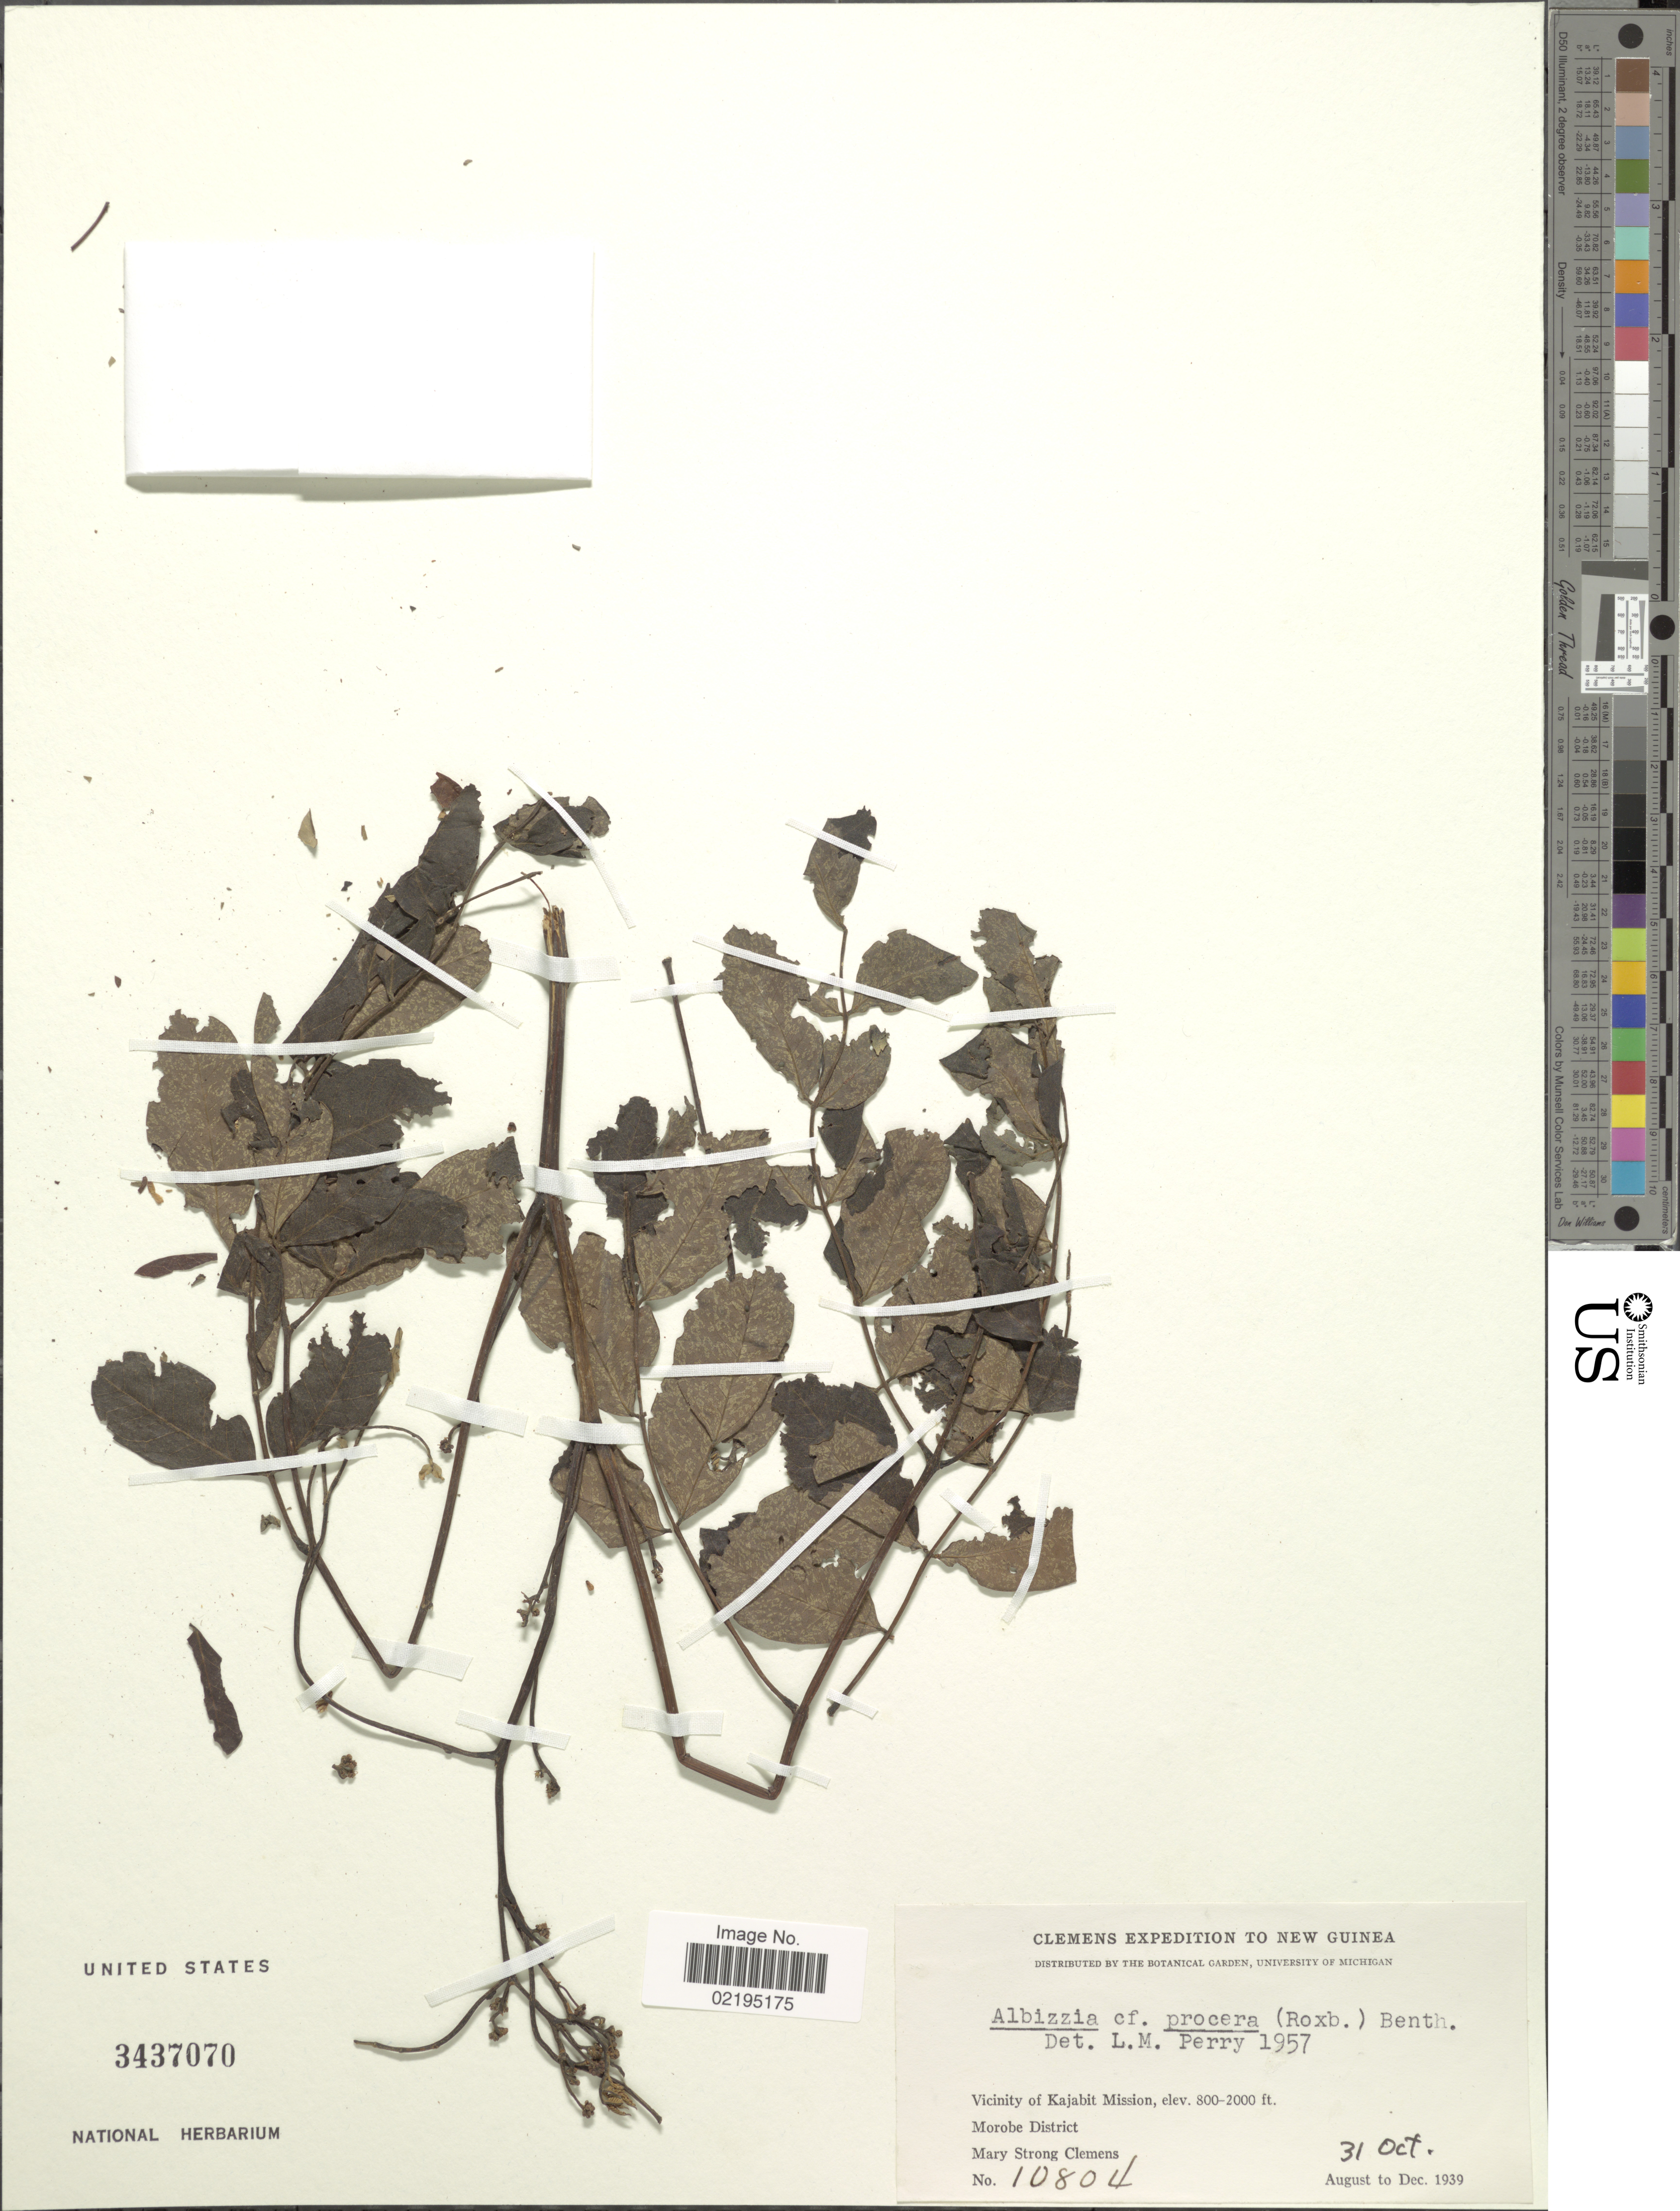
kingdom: Plantae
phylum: Tracheophyta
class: Magnoliopsida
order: Fabales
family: Fabaceae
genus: Albizia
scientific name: Albizia procera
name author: (Roxb.) Benth.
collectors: M. S. Clemens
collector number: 10804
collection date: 1939-10-31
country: Papua New Guinea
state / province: Morobe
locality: Vicinity of Kajabit Mission.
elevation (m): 244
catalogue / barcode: US 3437070